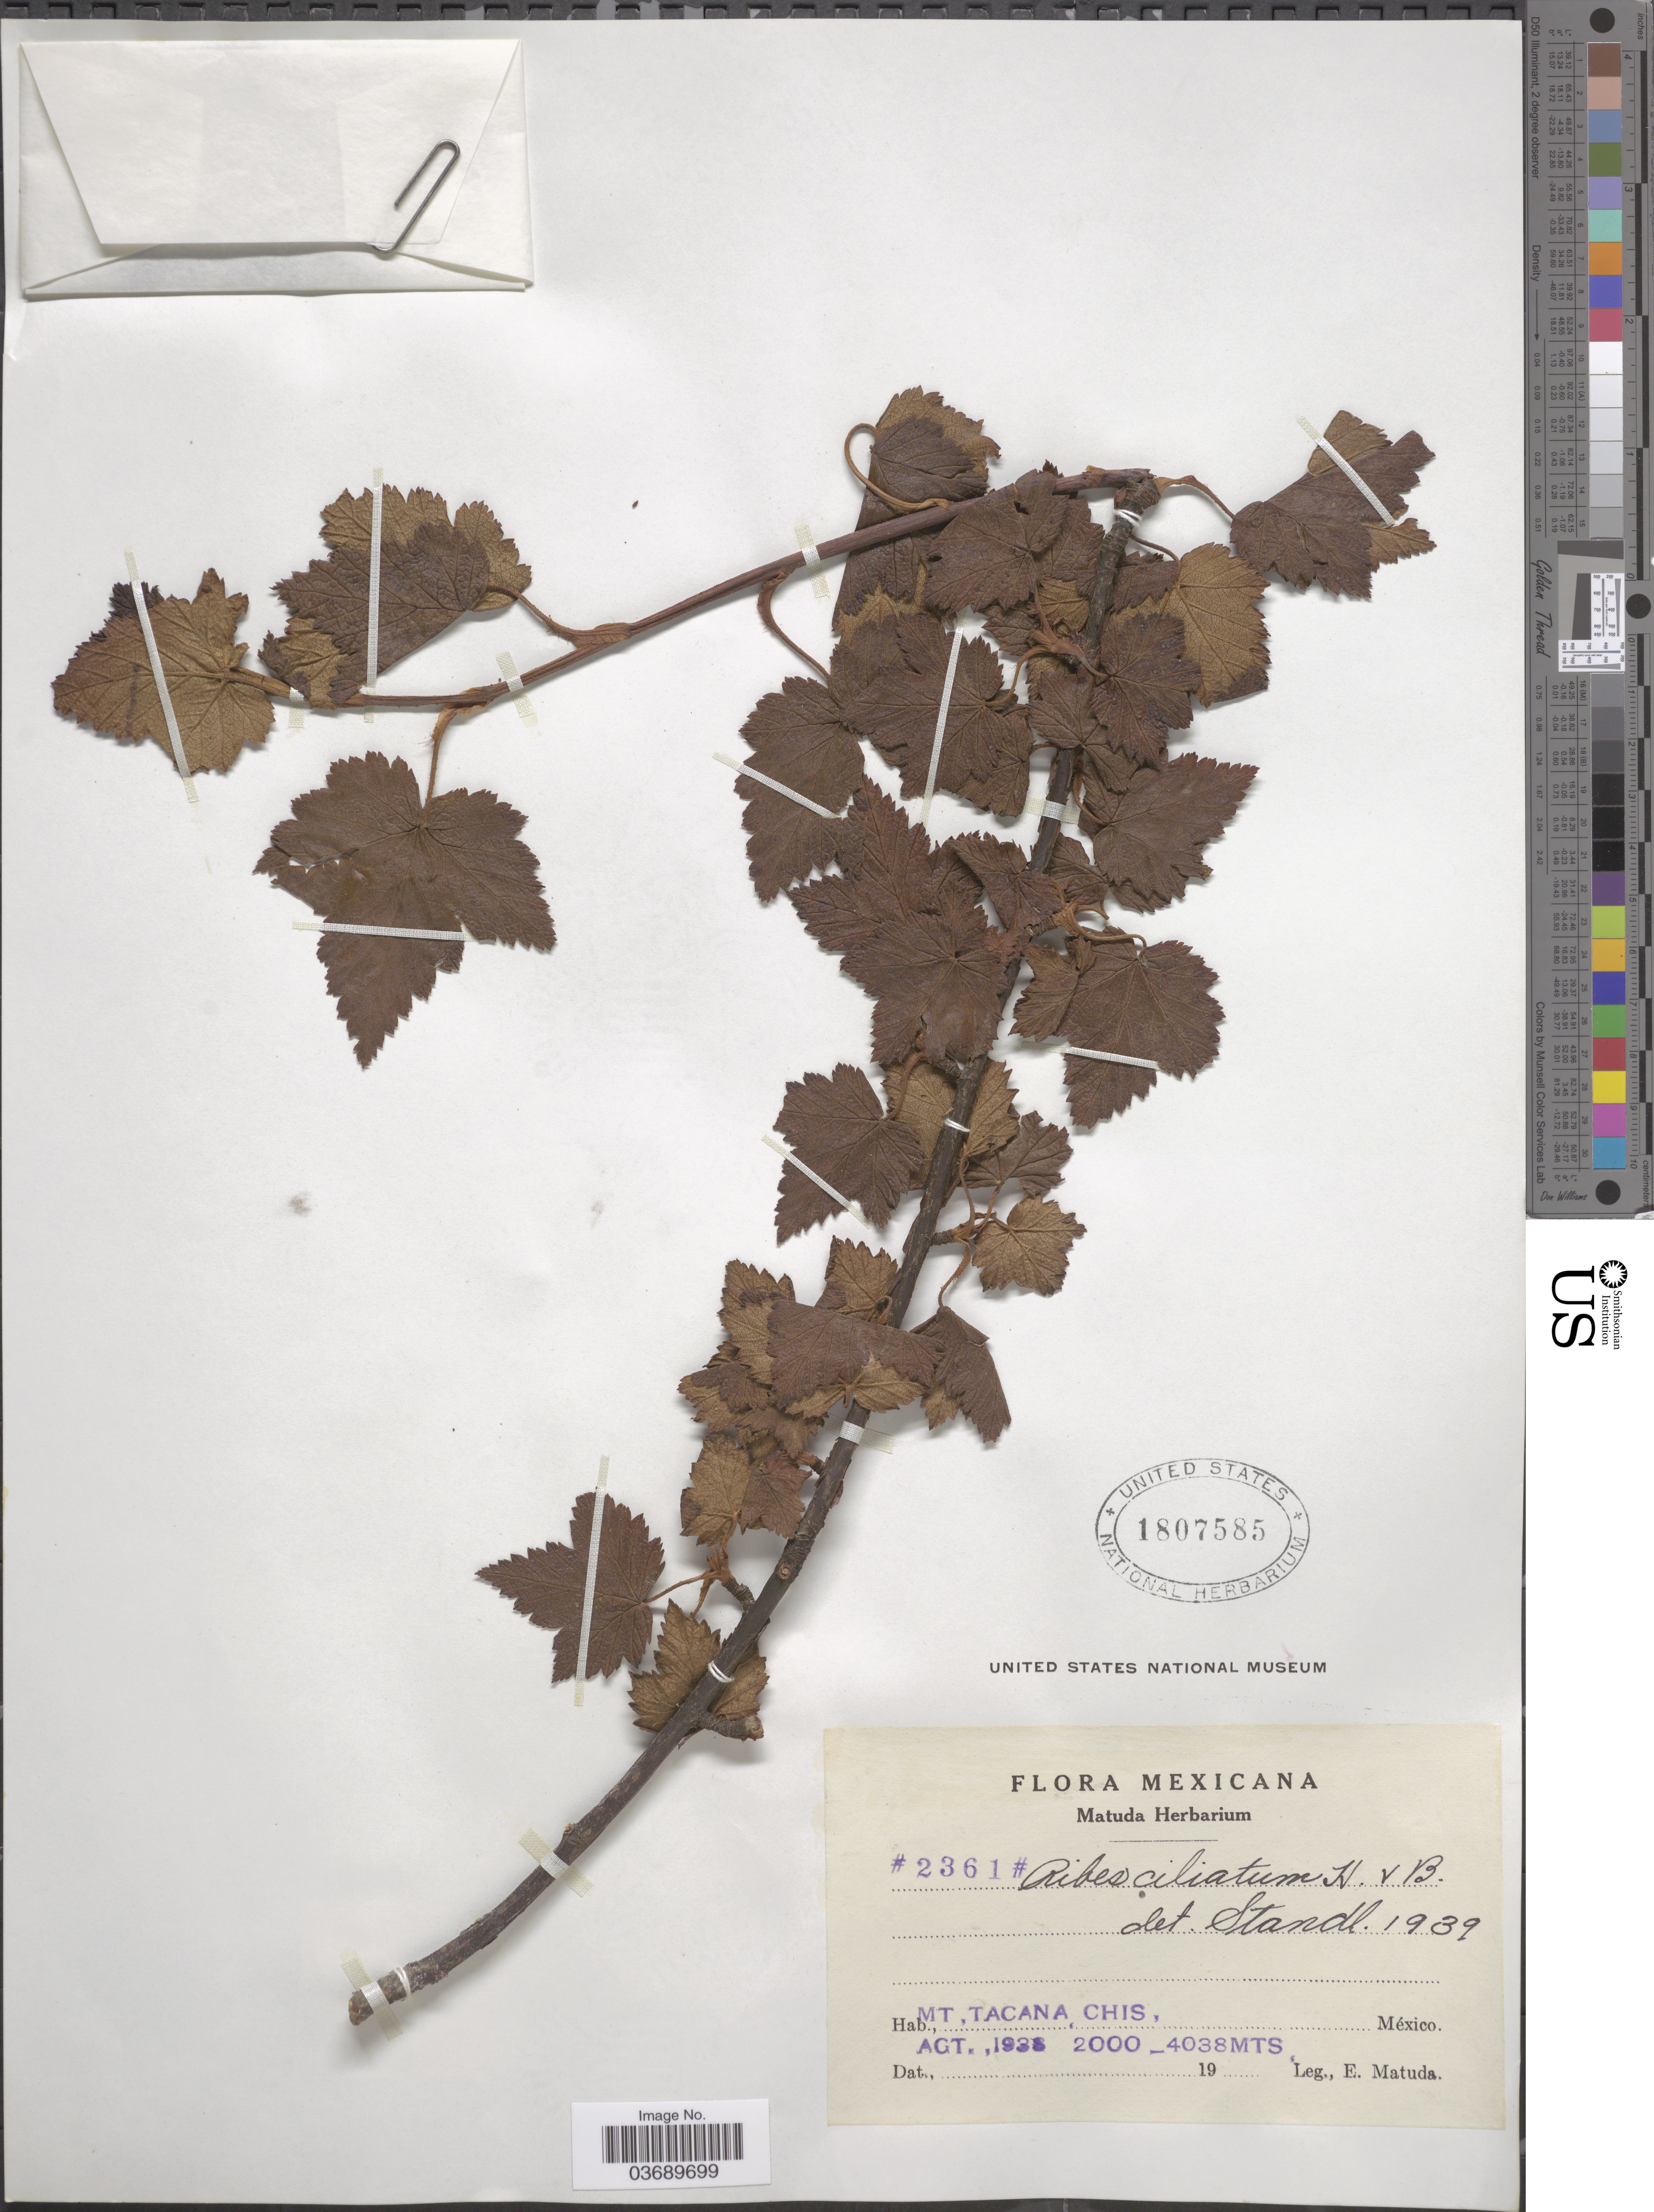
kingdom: Plantae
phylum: Tracheophyta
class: Magnoliopsida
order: Saxifragales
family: Grossulariaceae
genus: Ribes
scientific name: Ribes ciliatum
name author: Humb. & Bonpl. ex Roem. & Schult.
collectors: E. Matuda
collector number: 2361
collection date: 1938-08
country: Mexico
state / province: Chiapas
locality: Mt. Tacana.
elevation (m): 2000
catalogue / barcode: US 1807585